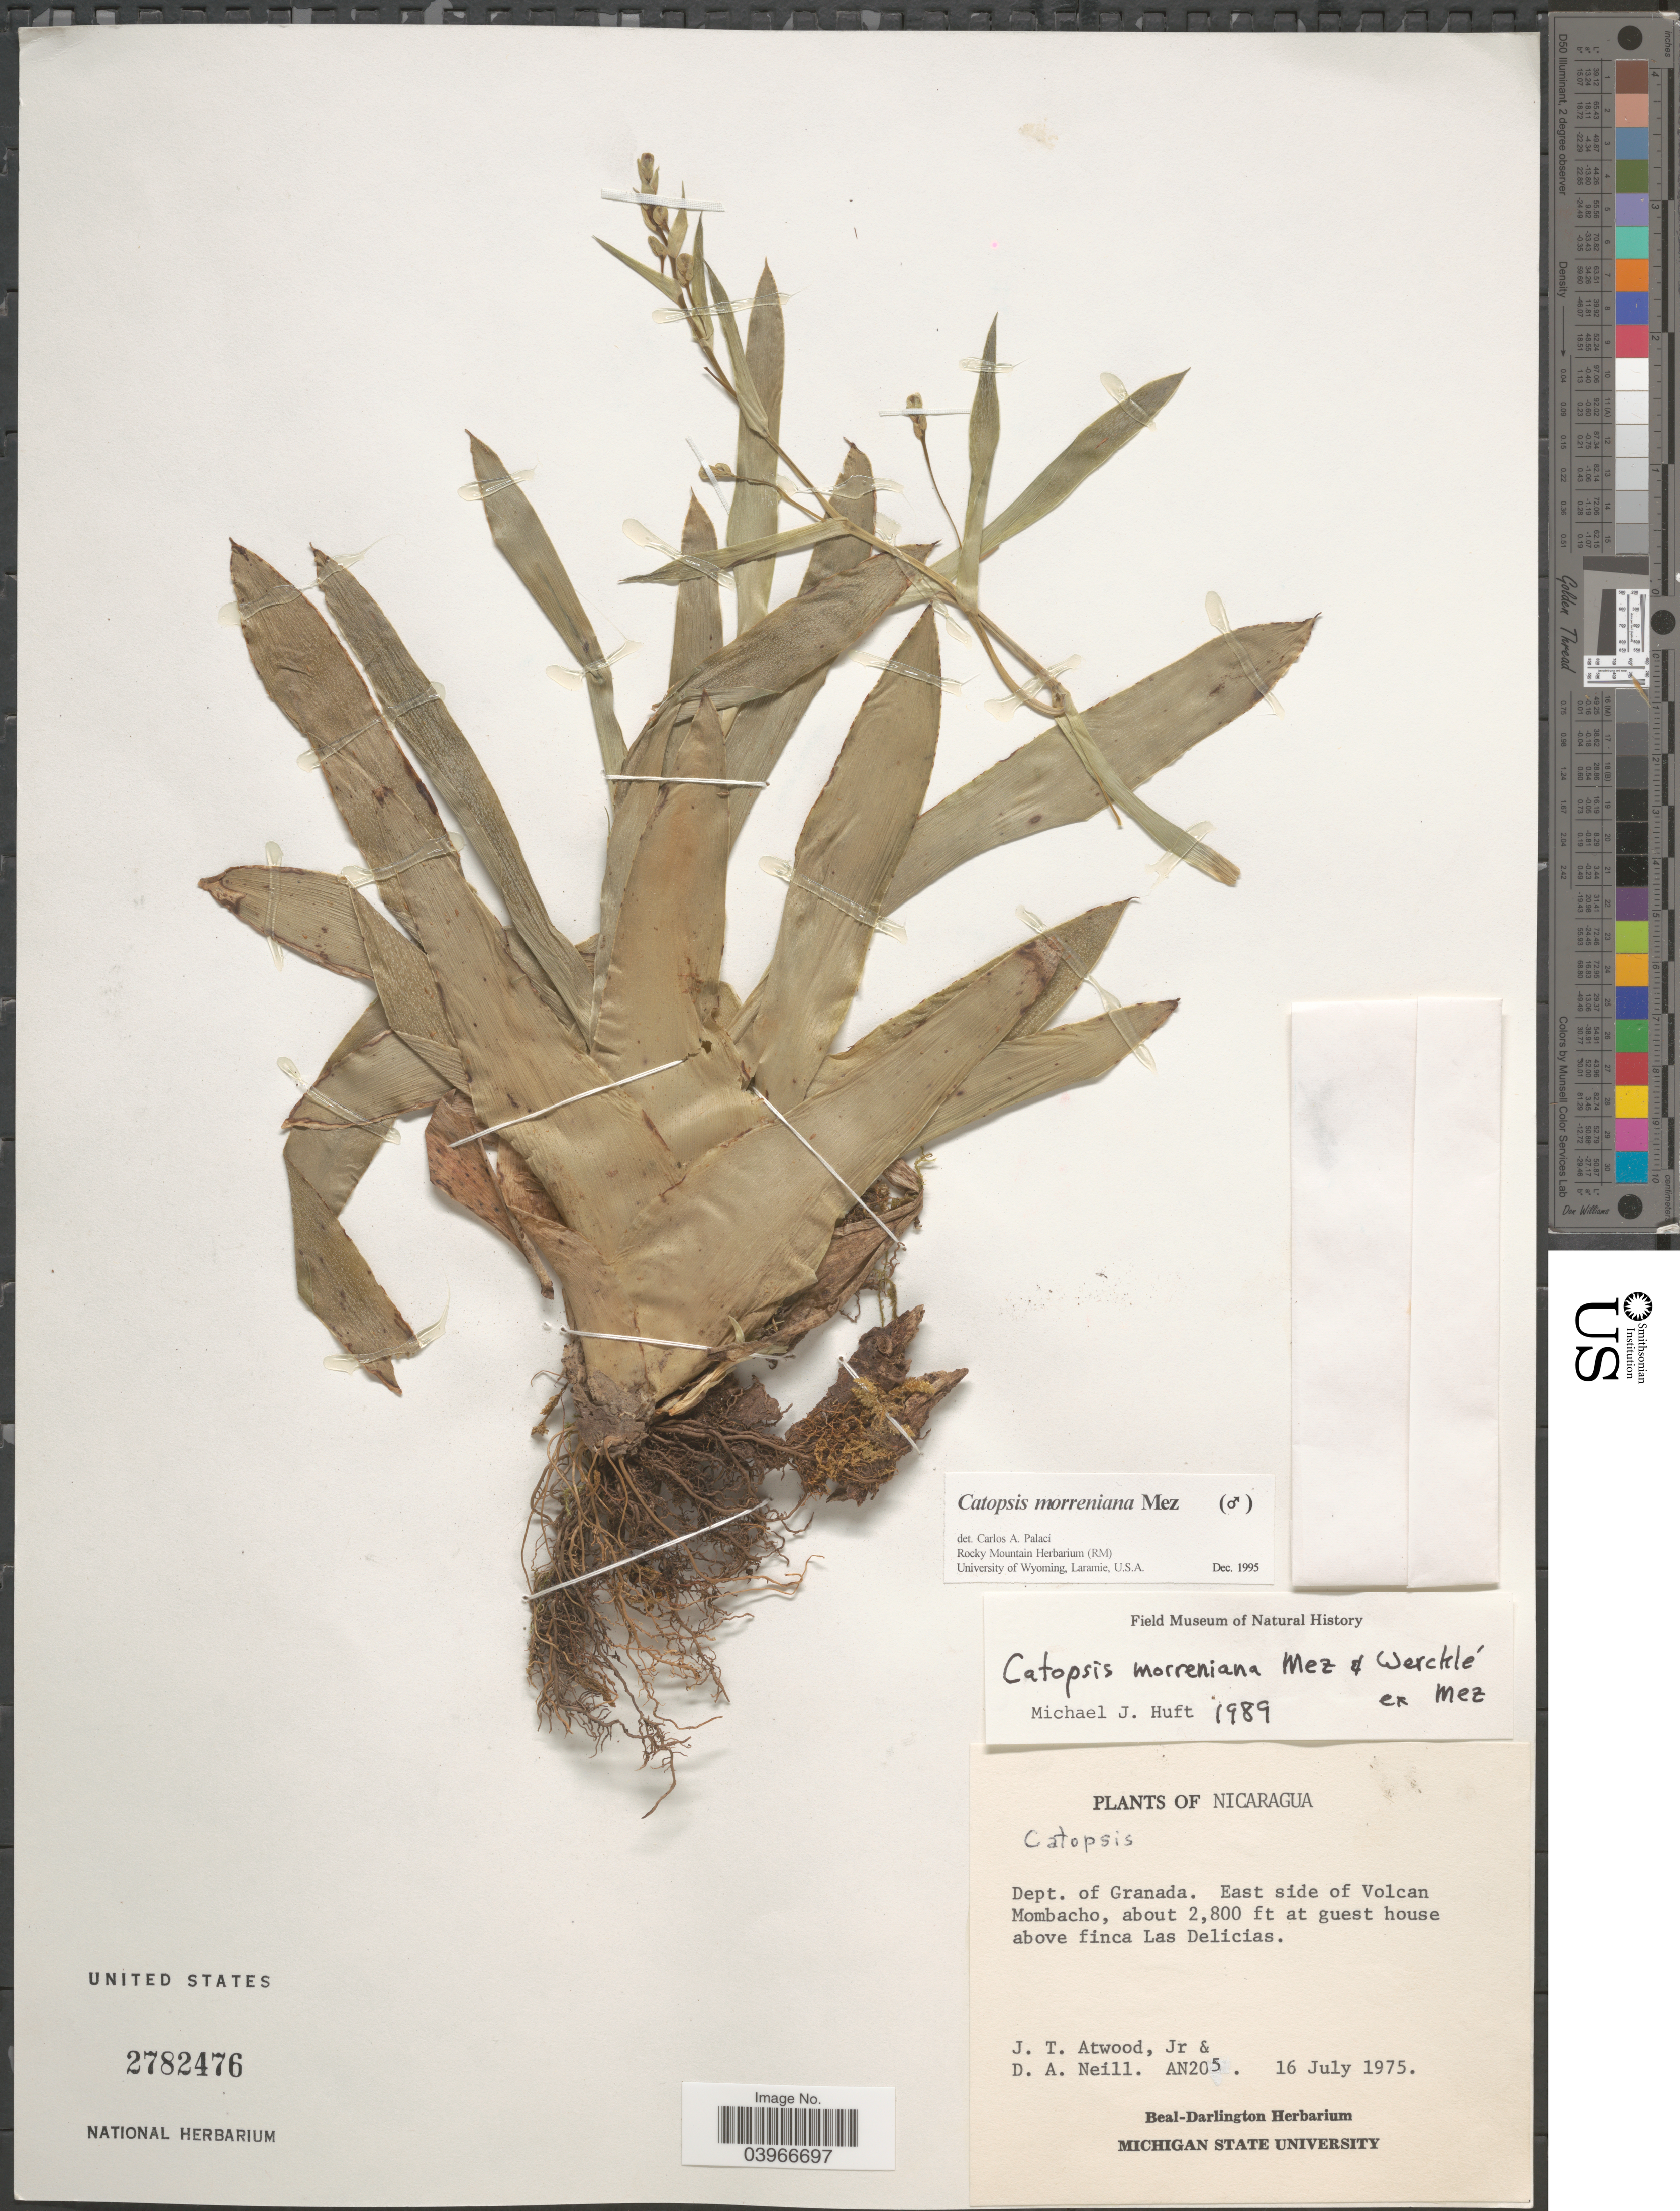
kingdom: Plantae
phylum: Tracheophyta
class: Liliopsida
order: Poales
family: Bromeliaceae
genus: Catopsis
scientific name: Catopsis berteroniana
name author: (Schult. & Schult. f.) Mez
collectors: J. Atwood & D. A. Neill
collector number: AN205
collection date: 1975-07-16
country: Nicaragua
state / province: Granada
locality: Dept. of Granada. East side of Volcan Mombacho, about 2800 ft at guest house above finca Las Delicias.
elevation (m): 853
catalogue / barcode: US 2782476